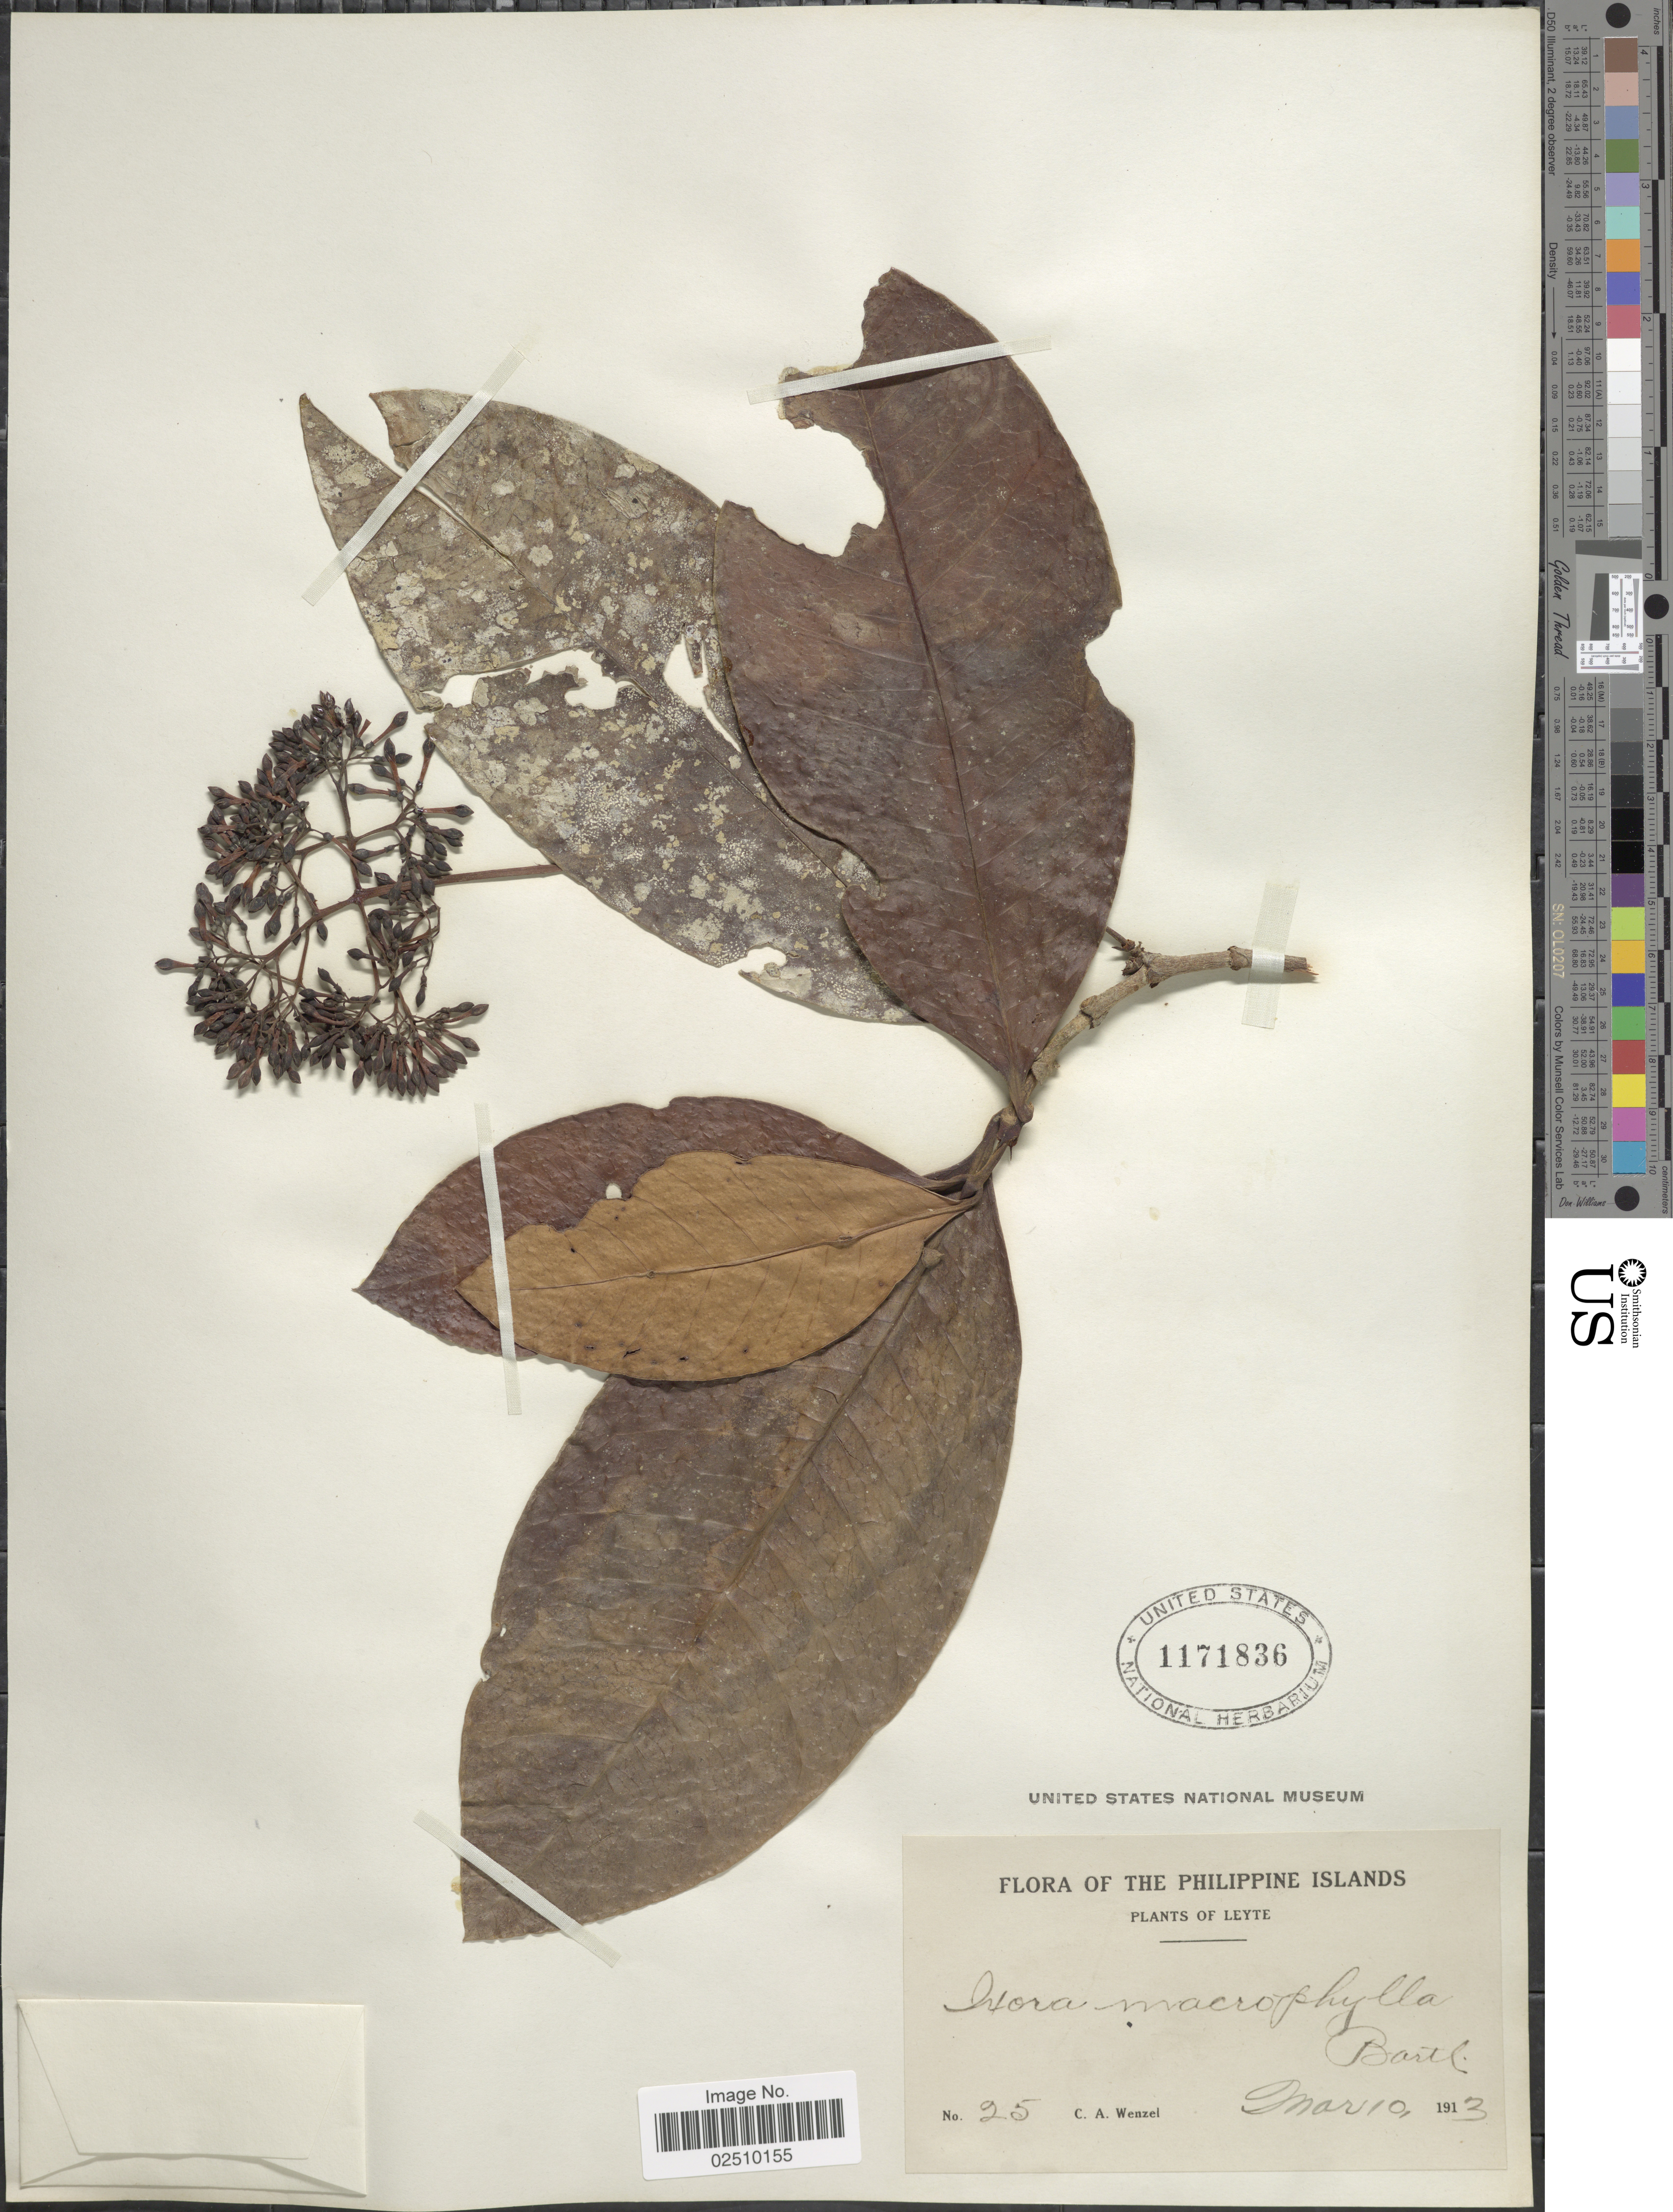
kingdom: Plantae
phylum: Tracheophyta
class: Magnoliopsida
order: Gentianales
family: Rubiaceae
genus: Ixora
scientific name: Ixora macrophylla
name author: Bartl. ex DC.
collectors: C. Wenzel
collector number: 25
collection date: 1913-03-10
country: Philippines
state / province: Eastern Visayas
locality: Leyte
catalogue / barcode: US 1171836